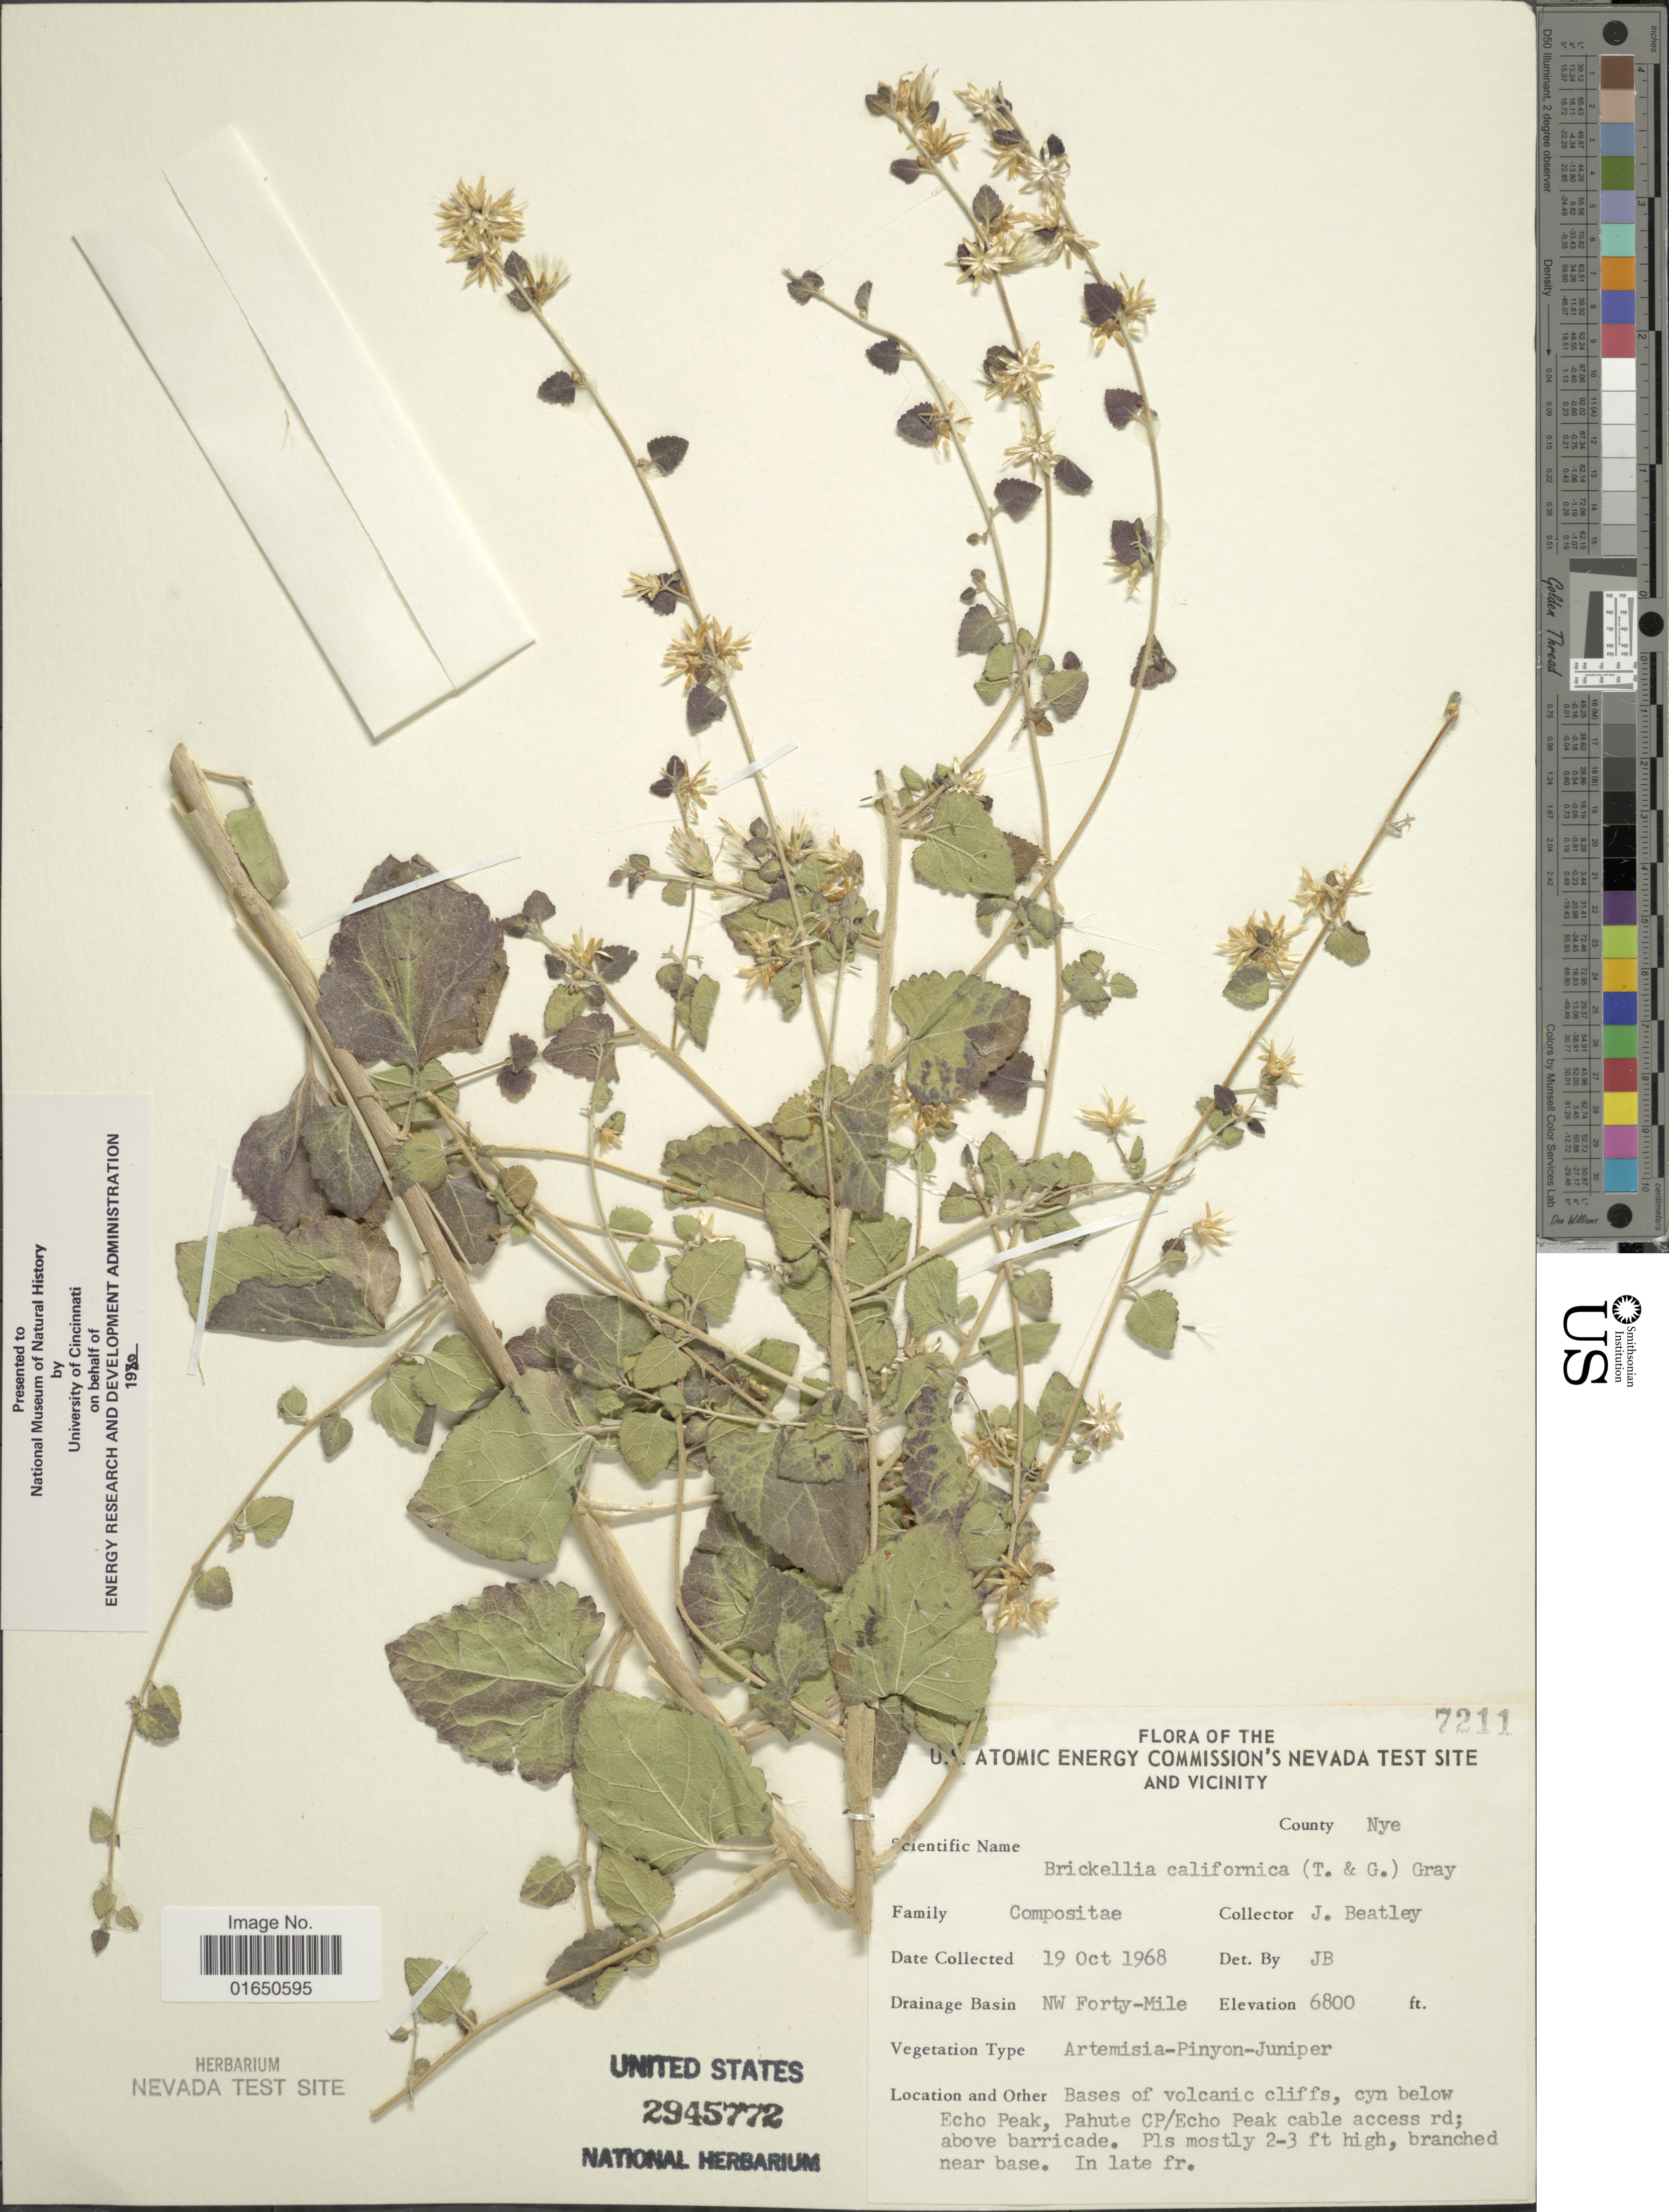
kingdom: Plantae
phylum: Tracheophyta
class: Magnoliopsida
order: Asterales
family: Asteraceae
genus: Brickellia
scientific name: Brickellia californica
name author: (Torr. & A. Gray) A. Gray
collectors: J. C. Beatley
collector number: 7211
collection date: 1968-10-19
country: United States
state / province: Nevada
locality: U. S. Atomic Energy Commission's Nevada's test site and vicinity. County Nye. Drainage Basin NW Forty-Mile. Bases of volcanic cliffs, cyn below Echo Peak, pahute CP/Echo Peak cable access rd; above barricade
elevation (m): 2073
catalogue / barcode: US 2945772